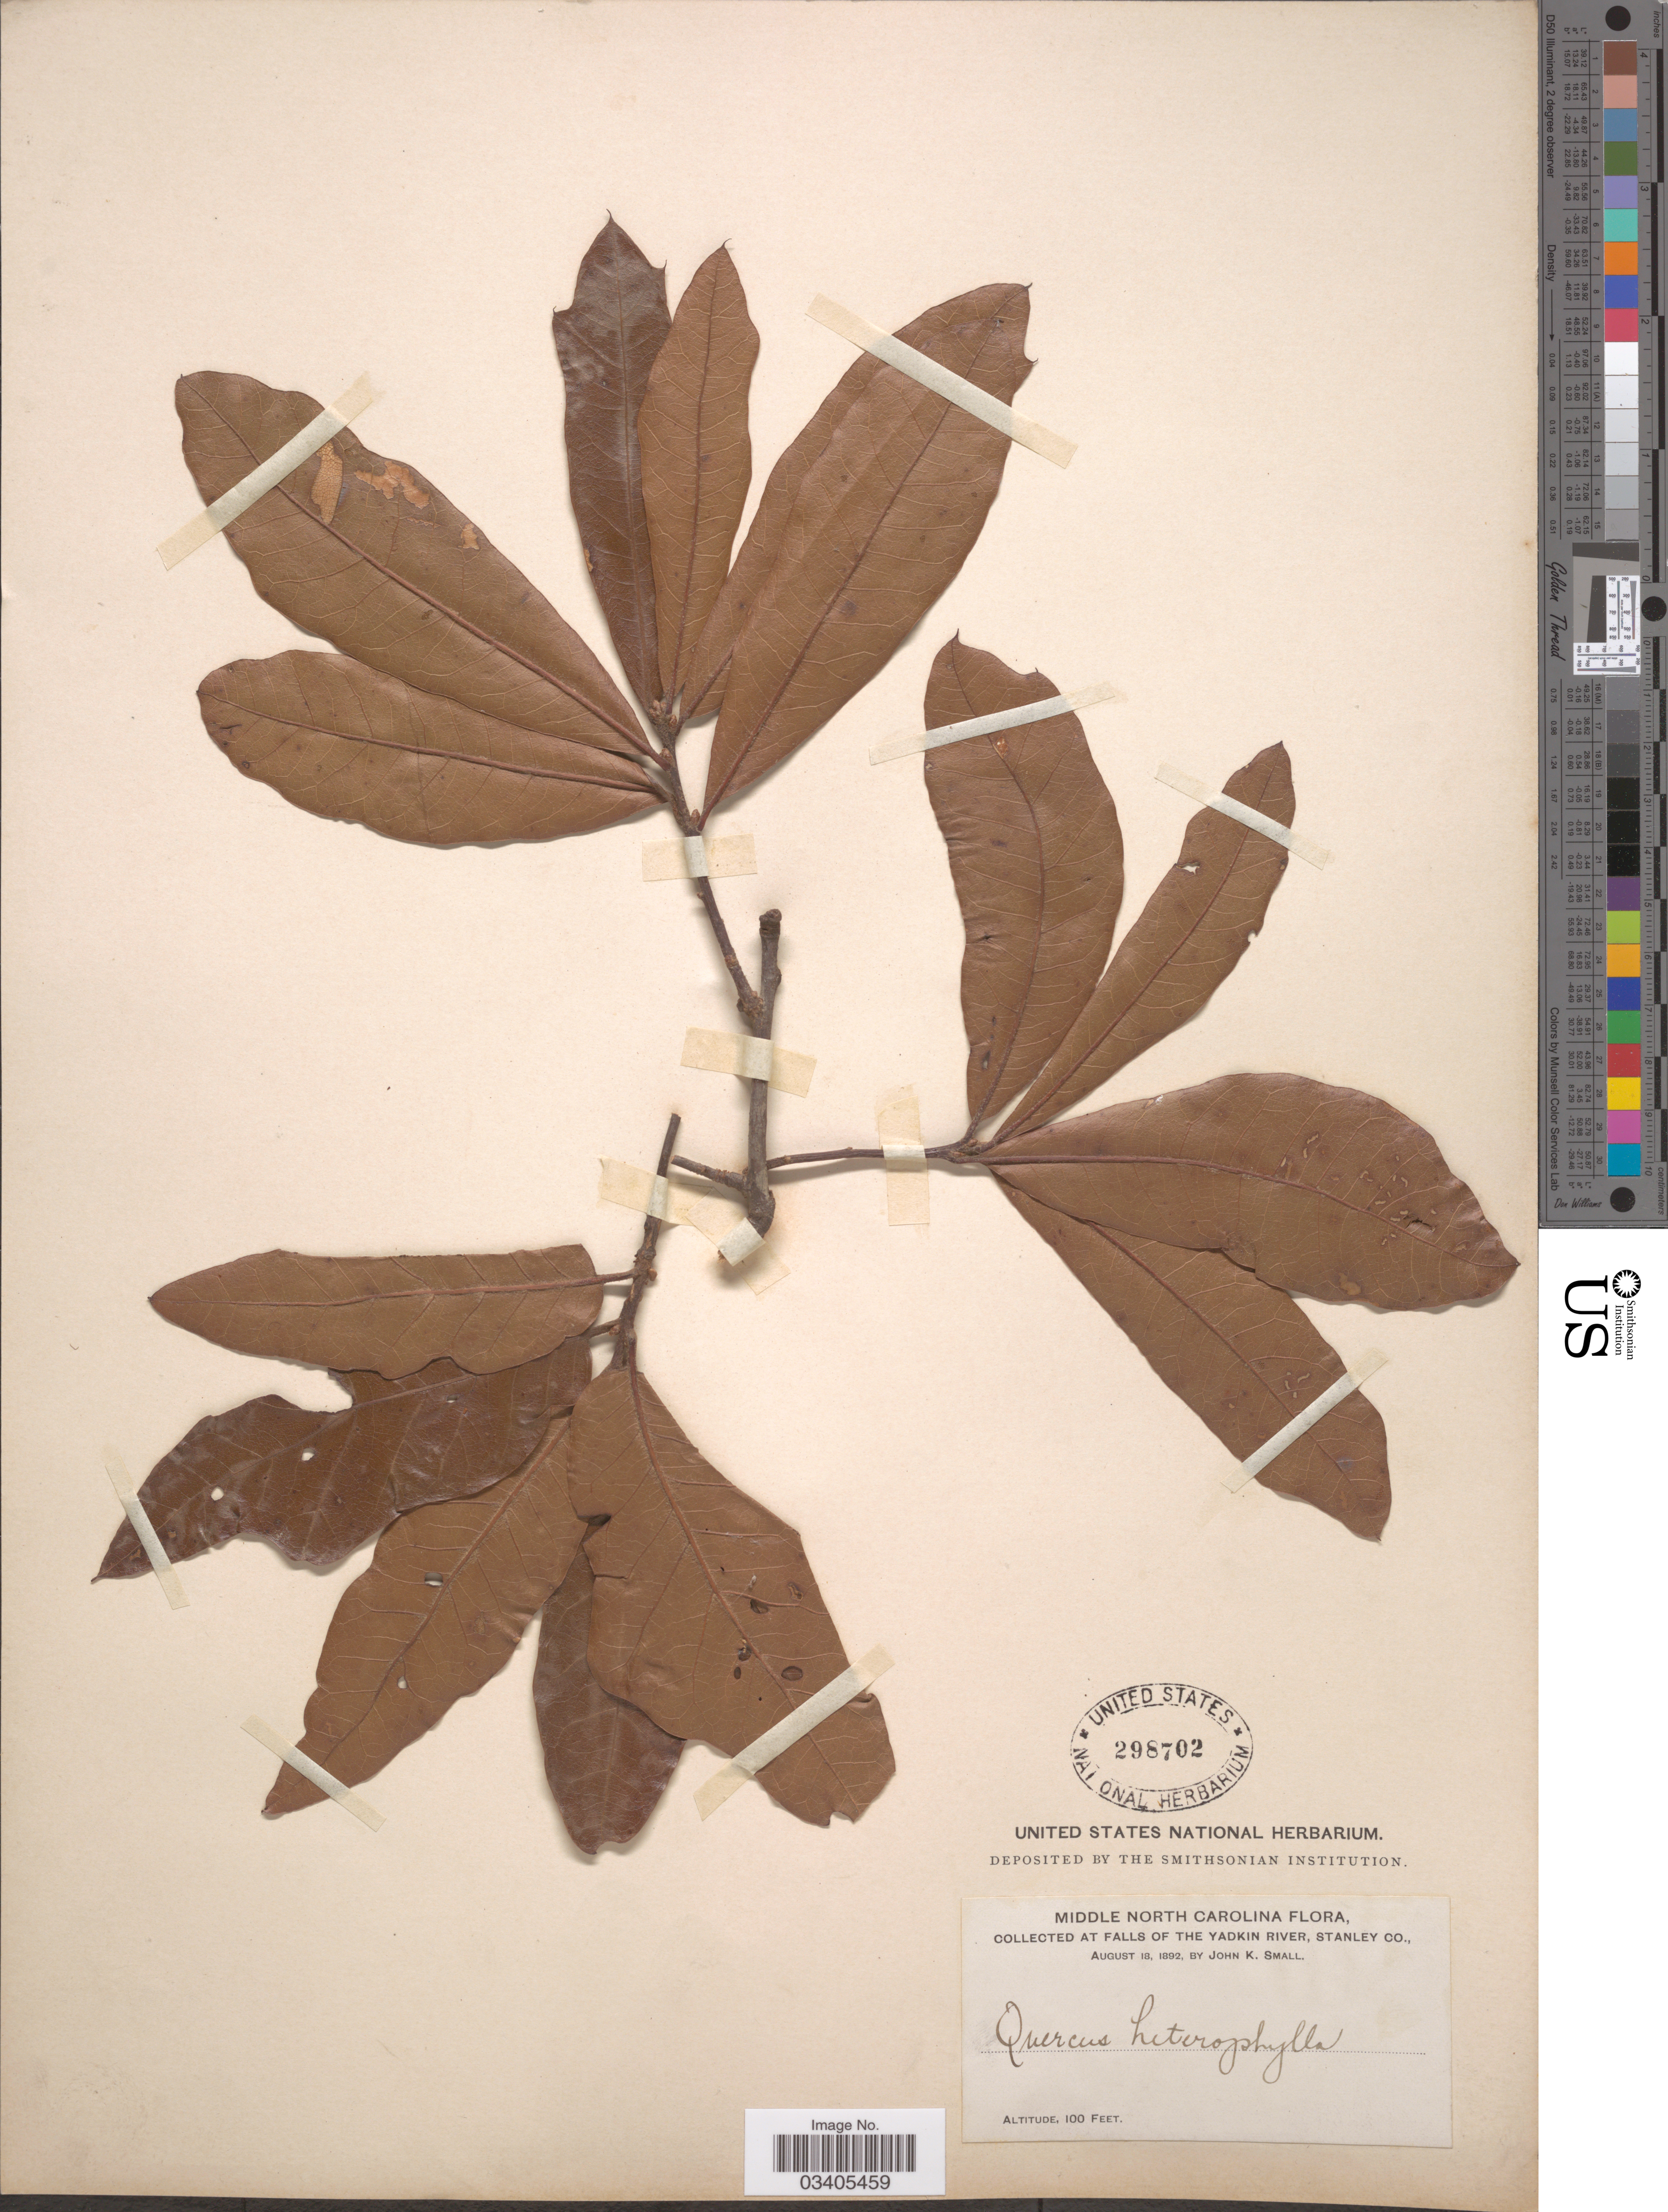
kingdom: Plantae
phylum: Tracheophyta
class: Magnoliopsida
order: Fagales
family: Fagaceae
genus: Quercus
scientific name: Quercus x heterophylla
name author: Michx.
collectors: J. K. Small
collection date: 1892-08-18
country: United States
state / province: North Carolina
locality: Middle North Carolina. At falls of the Yadkin River, Stanley Co.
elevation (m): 30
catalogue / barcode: US 298702